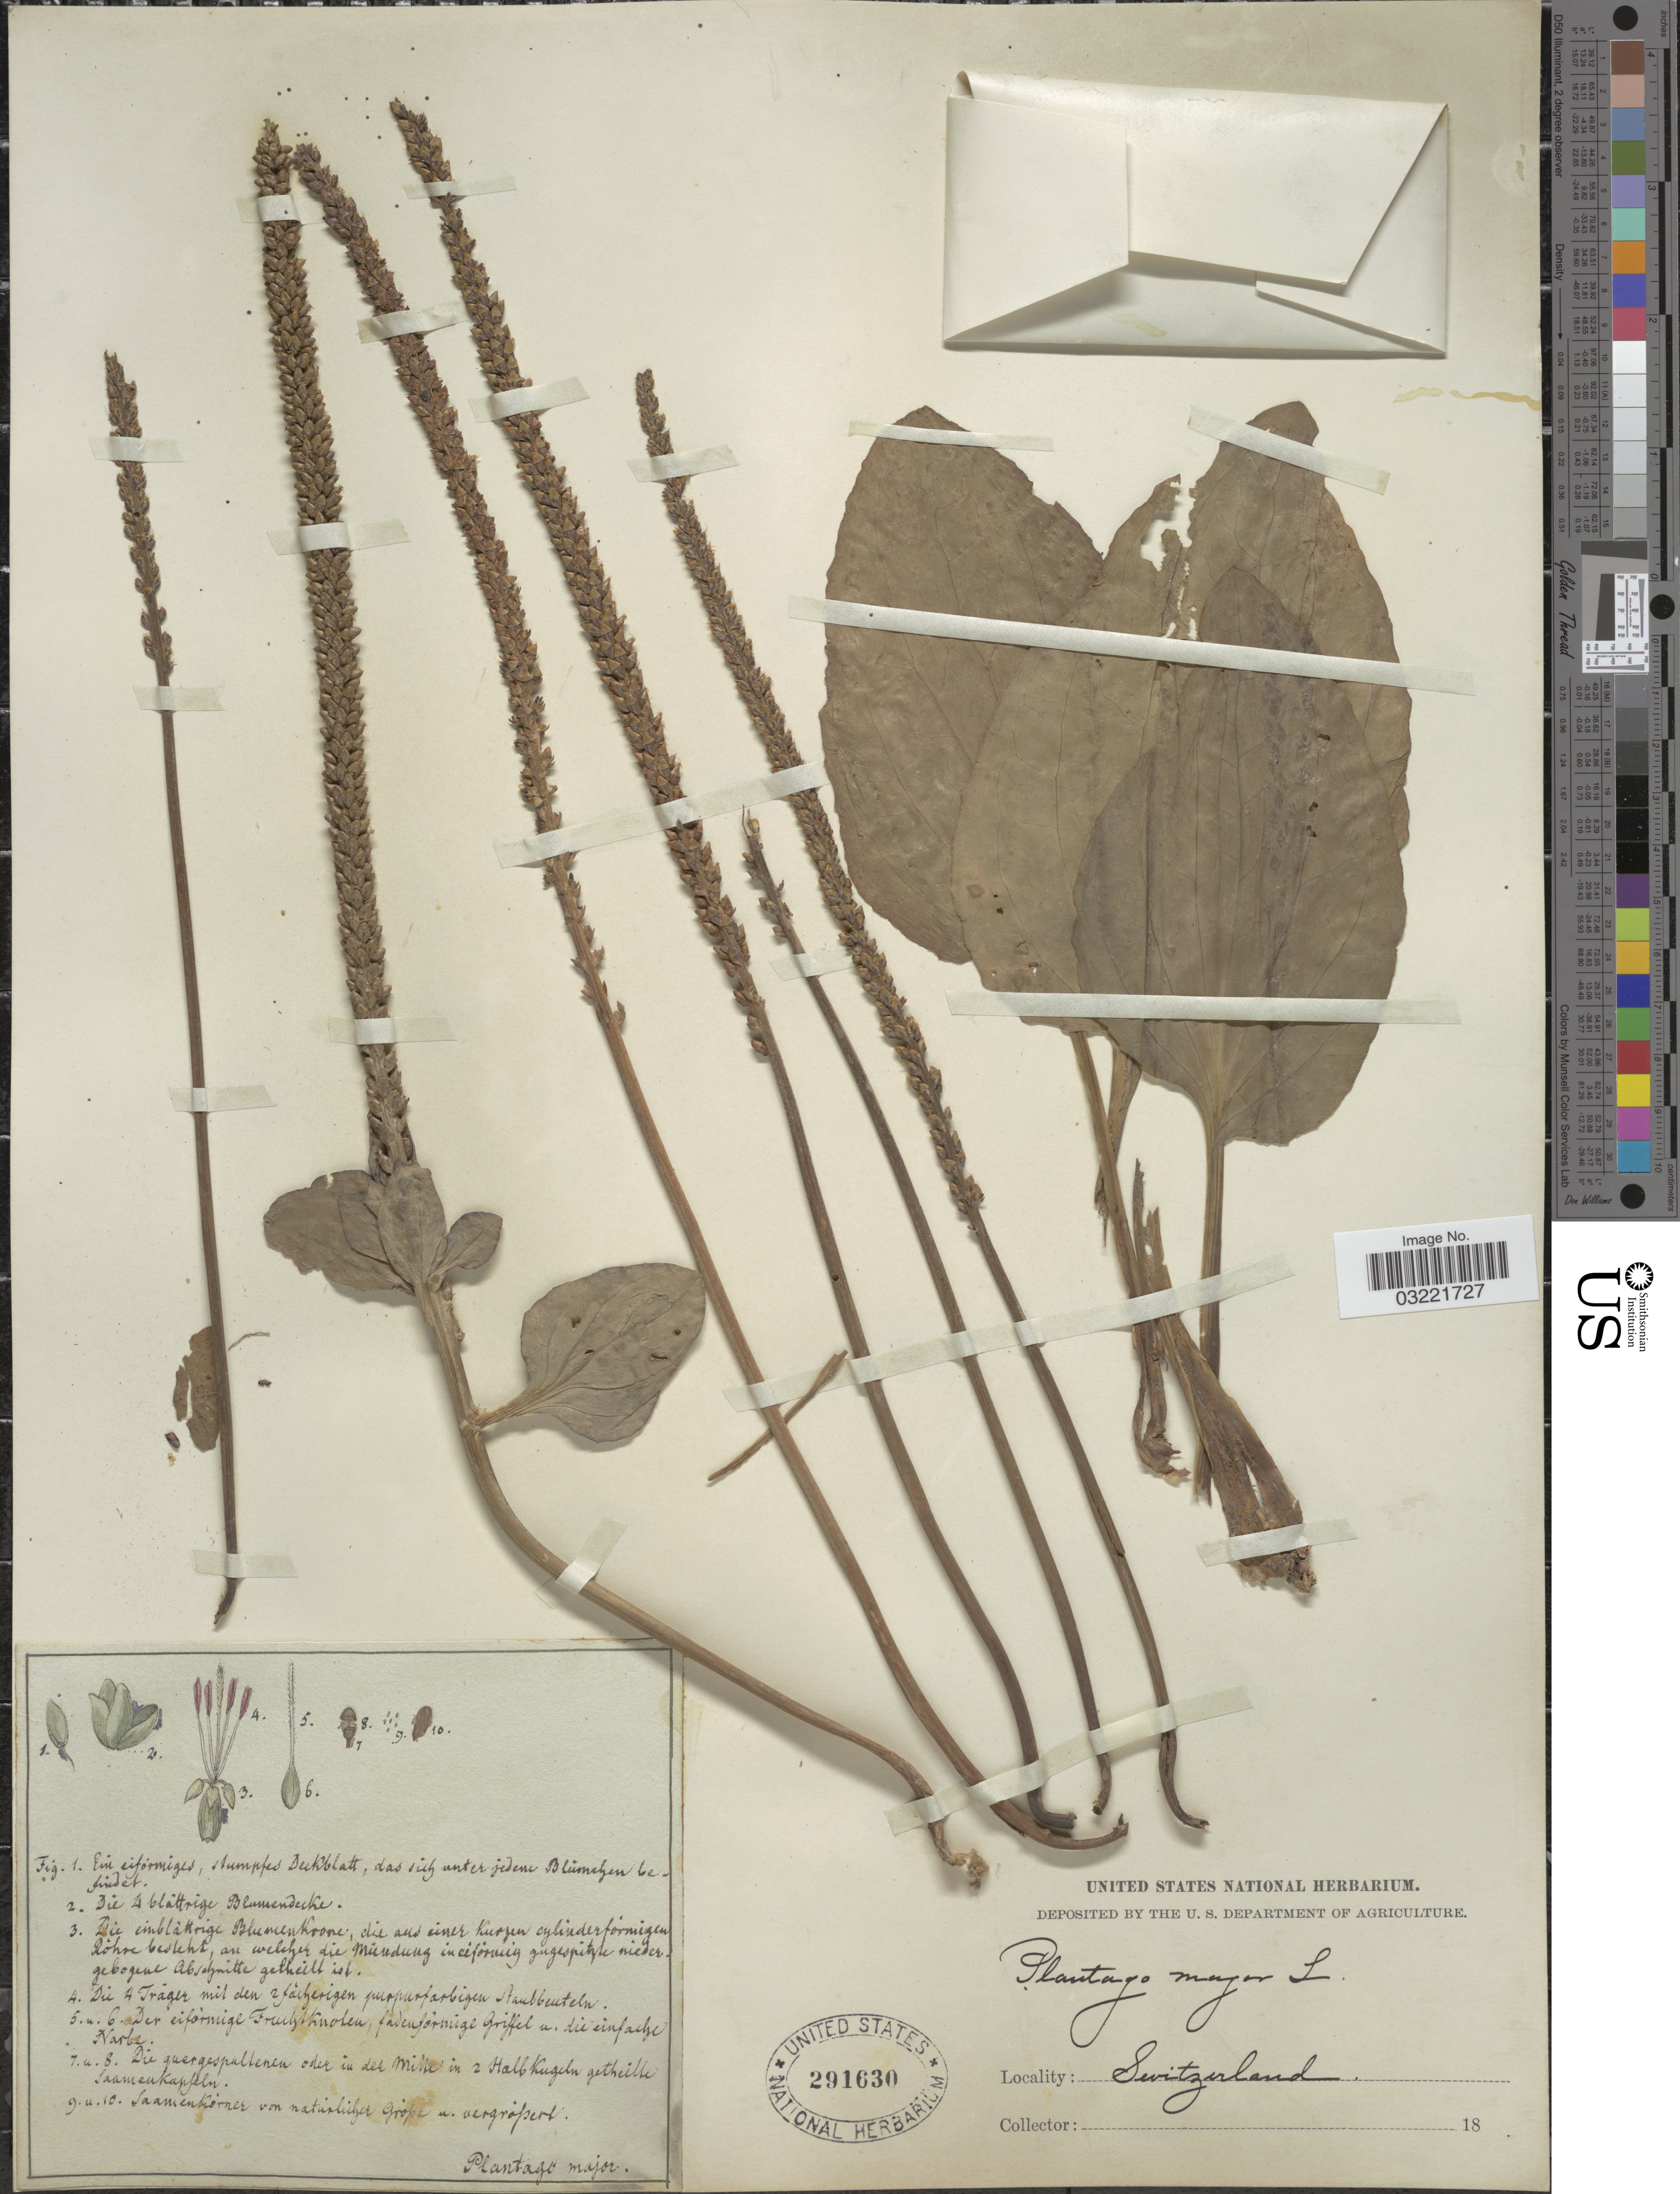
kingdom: Plantae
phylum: Tracheophyta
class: Magnoliopsida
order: Lamiales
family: Plantaginaceae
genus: Plantago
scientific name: Plantago major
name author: L.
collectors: ex herb. United States National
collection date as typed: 18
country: Switzerland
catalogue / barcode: US 291630